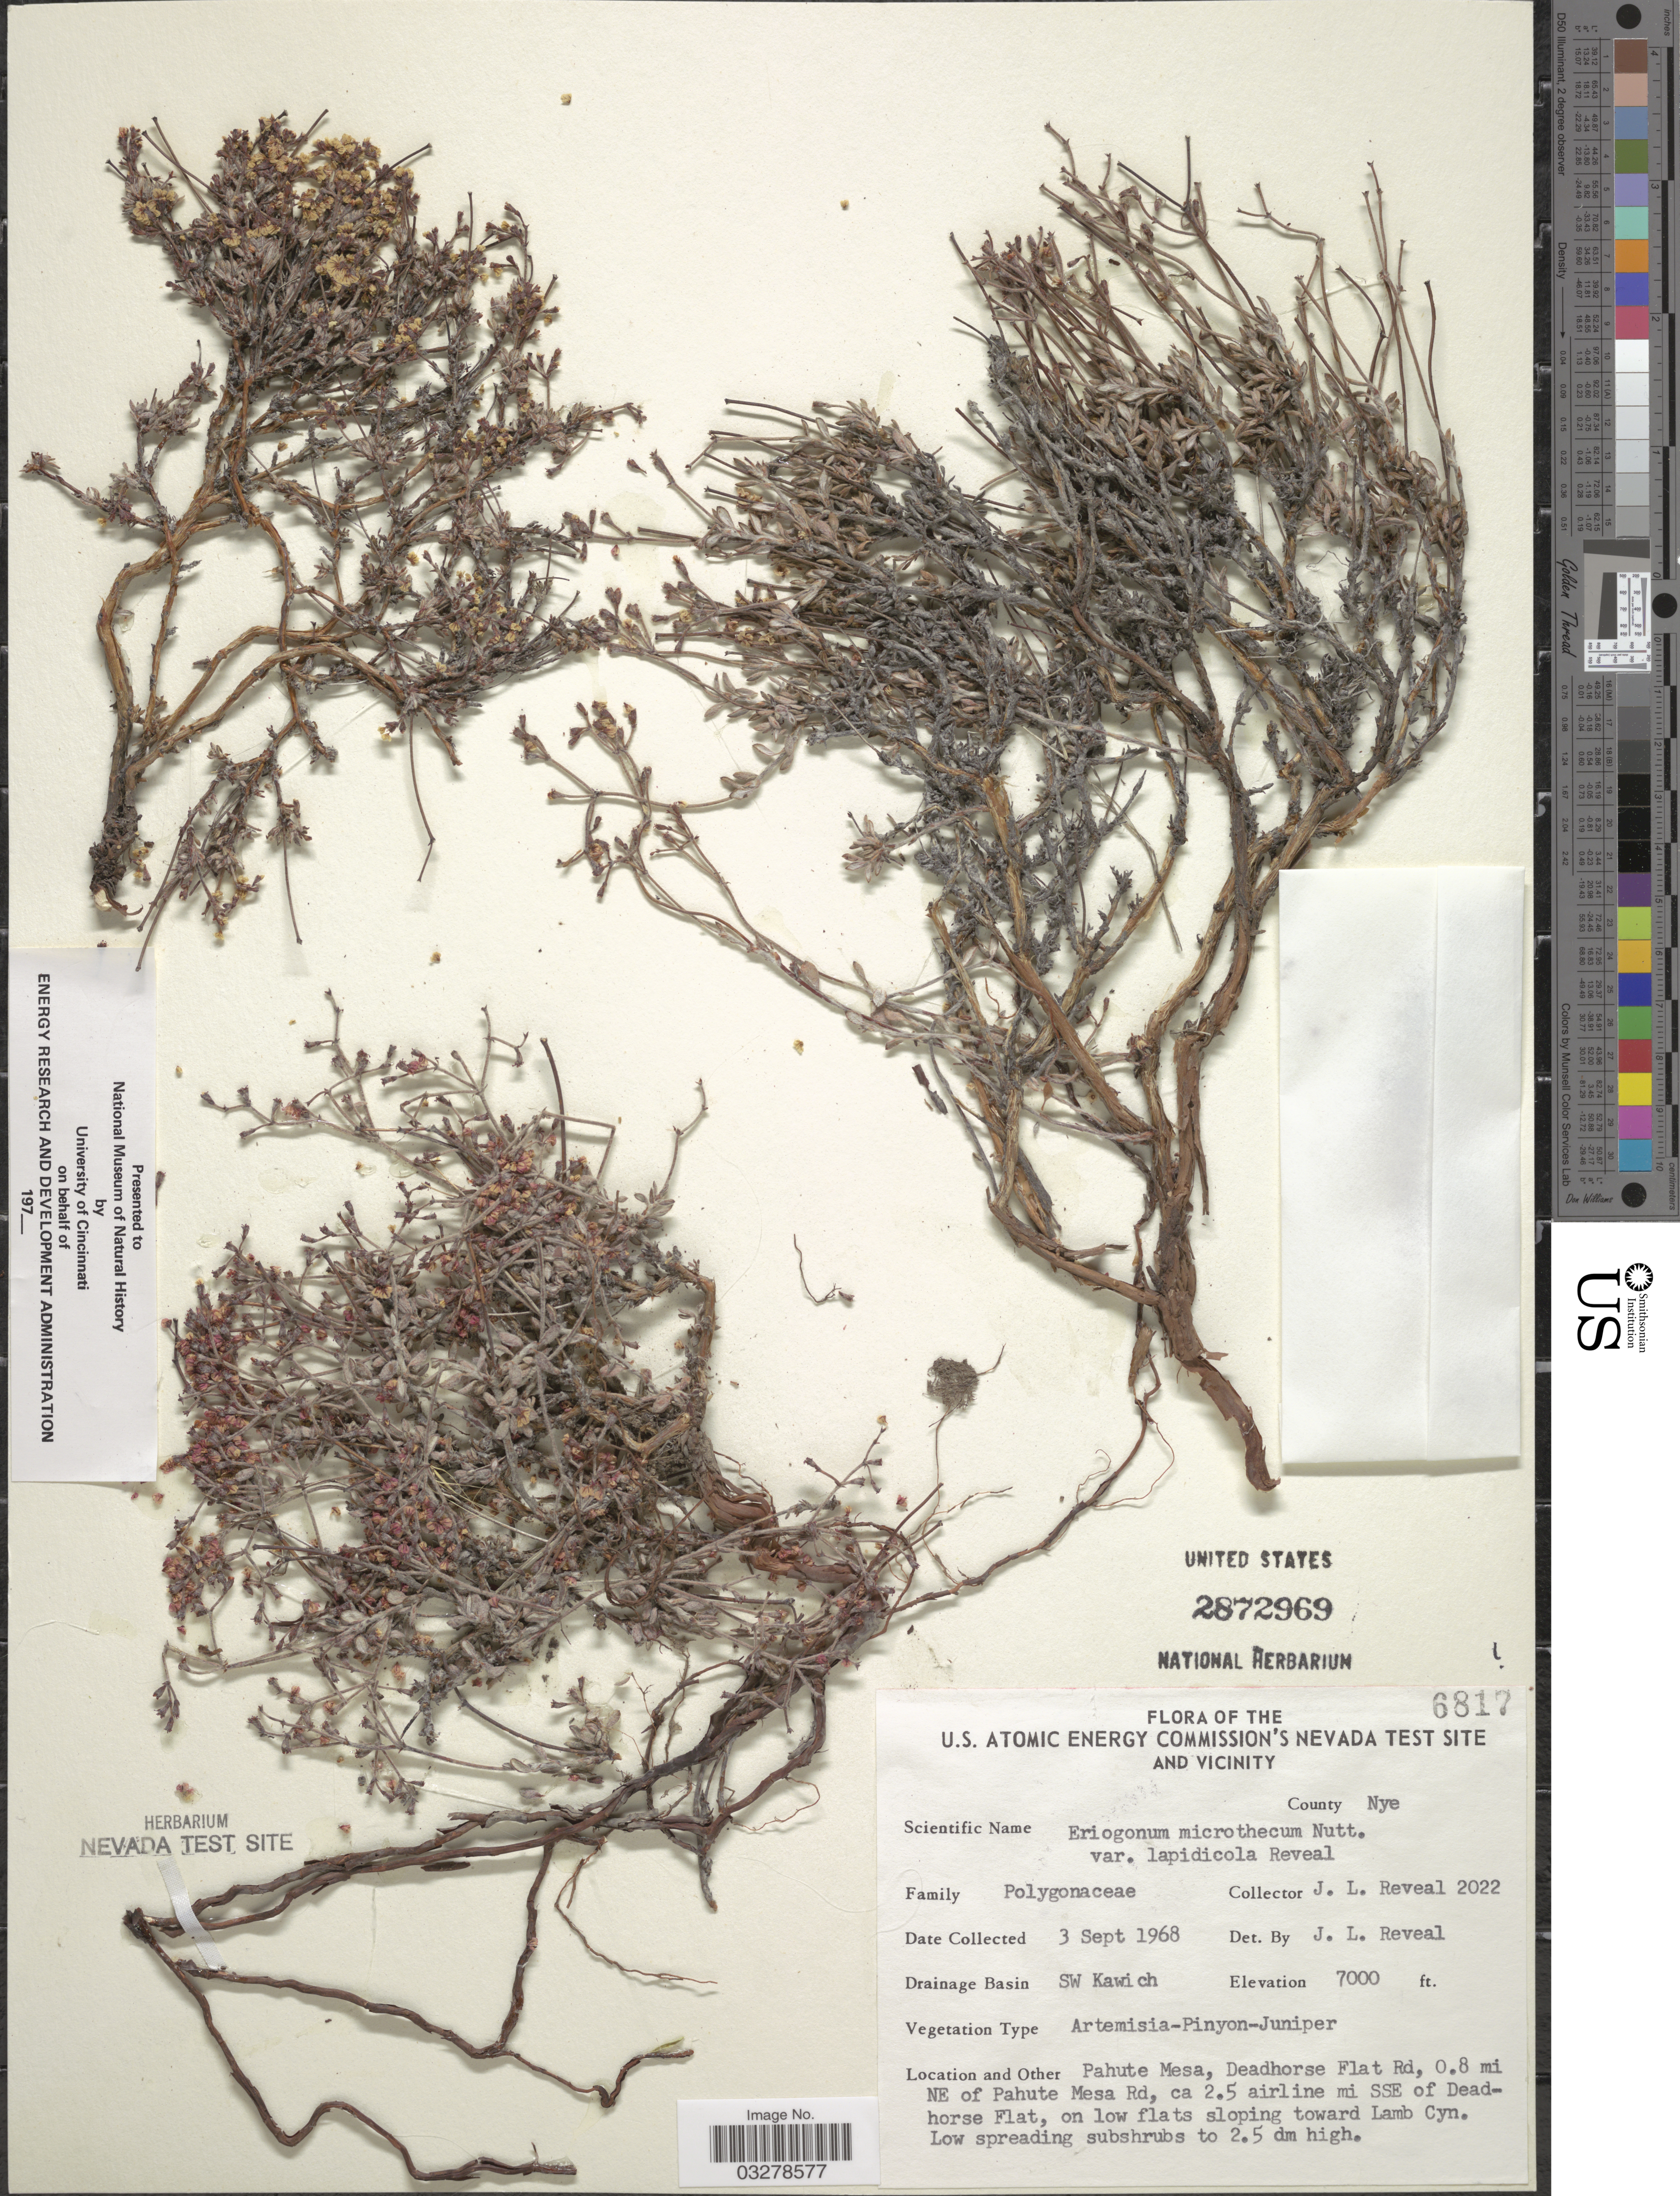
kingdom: Plantae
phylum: Tracheophyta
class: Magnoliopsida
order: Caryophyllales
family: Polygonaceae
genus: Eriogonum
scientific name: Eriogonum microtheca var. lapidicola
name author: Reveal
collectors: J. L. Reveal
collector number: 2022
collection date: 1968-09-03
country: United States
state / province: Nevada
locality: U.S. Atomic Energy Commission's Nevada Test Site and Vicinity. County Nye. Drainage Basin SW Kawich. Pahute Mesa, Deadhorse Flat Rd, 0.8 mi NE of Pahute Mesa Rd, ca 2.5 airline mi SSE of Deadhorse Flat, on low flats sloping toward Lamb Cyn.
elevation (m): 2134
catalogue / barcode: US 2872969